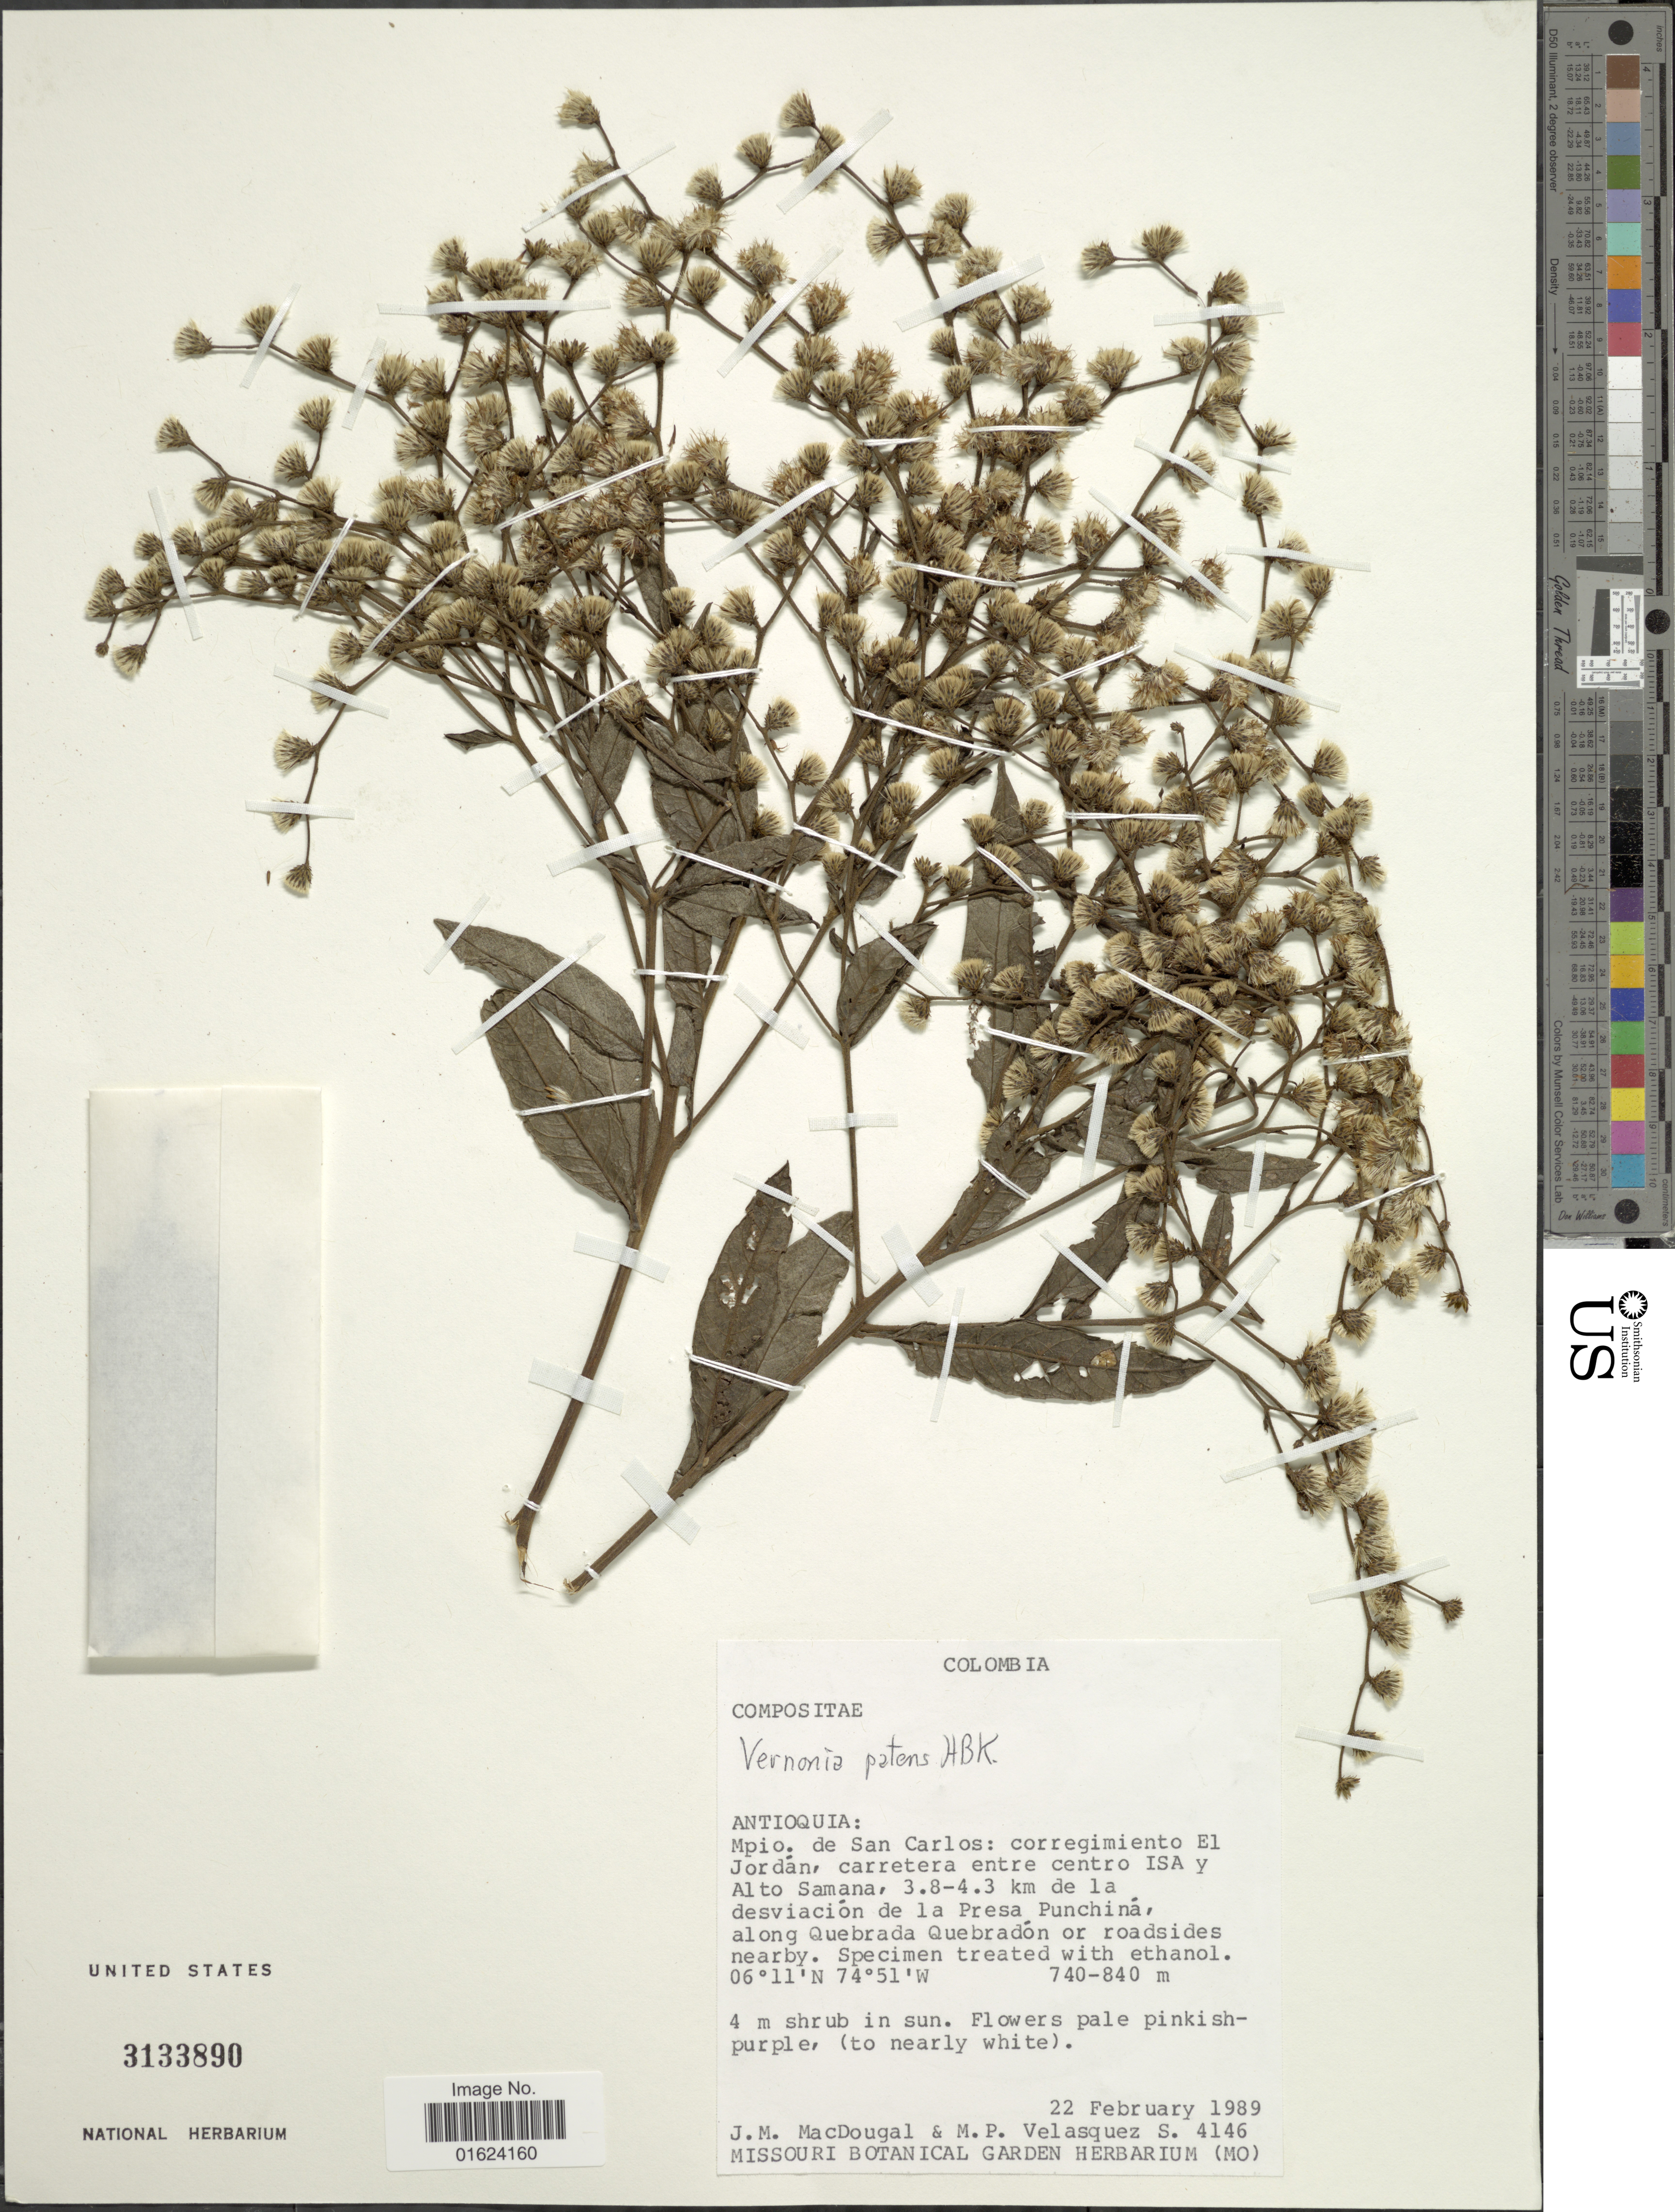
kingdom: Plantae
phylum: Tracheophyta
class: Magnoliopsida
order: Asterales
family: Asteraceae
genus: Vernonanthura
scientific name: Vernonanthura patens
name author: (Kunth) H. Rob.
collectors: J. M. MacDougal & M. P. Velásquez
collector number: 4146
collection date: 1989-02-22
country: Colombia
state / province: Antioquia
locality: Antioquia: Mpio: de San Carlos: corrigimiento El Jordan, carretera entre centro ISA y Alto Samana, 3/8-4.3 km de la descacion de la Presa Puchina along Quebrada Quebradon or roadside nearby.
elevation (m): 740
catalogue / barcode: US 3133890